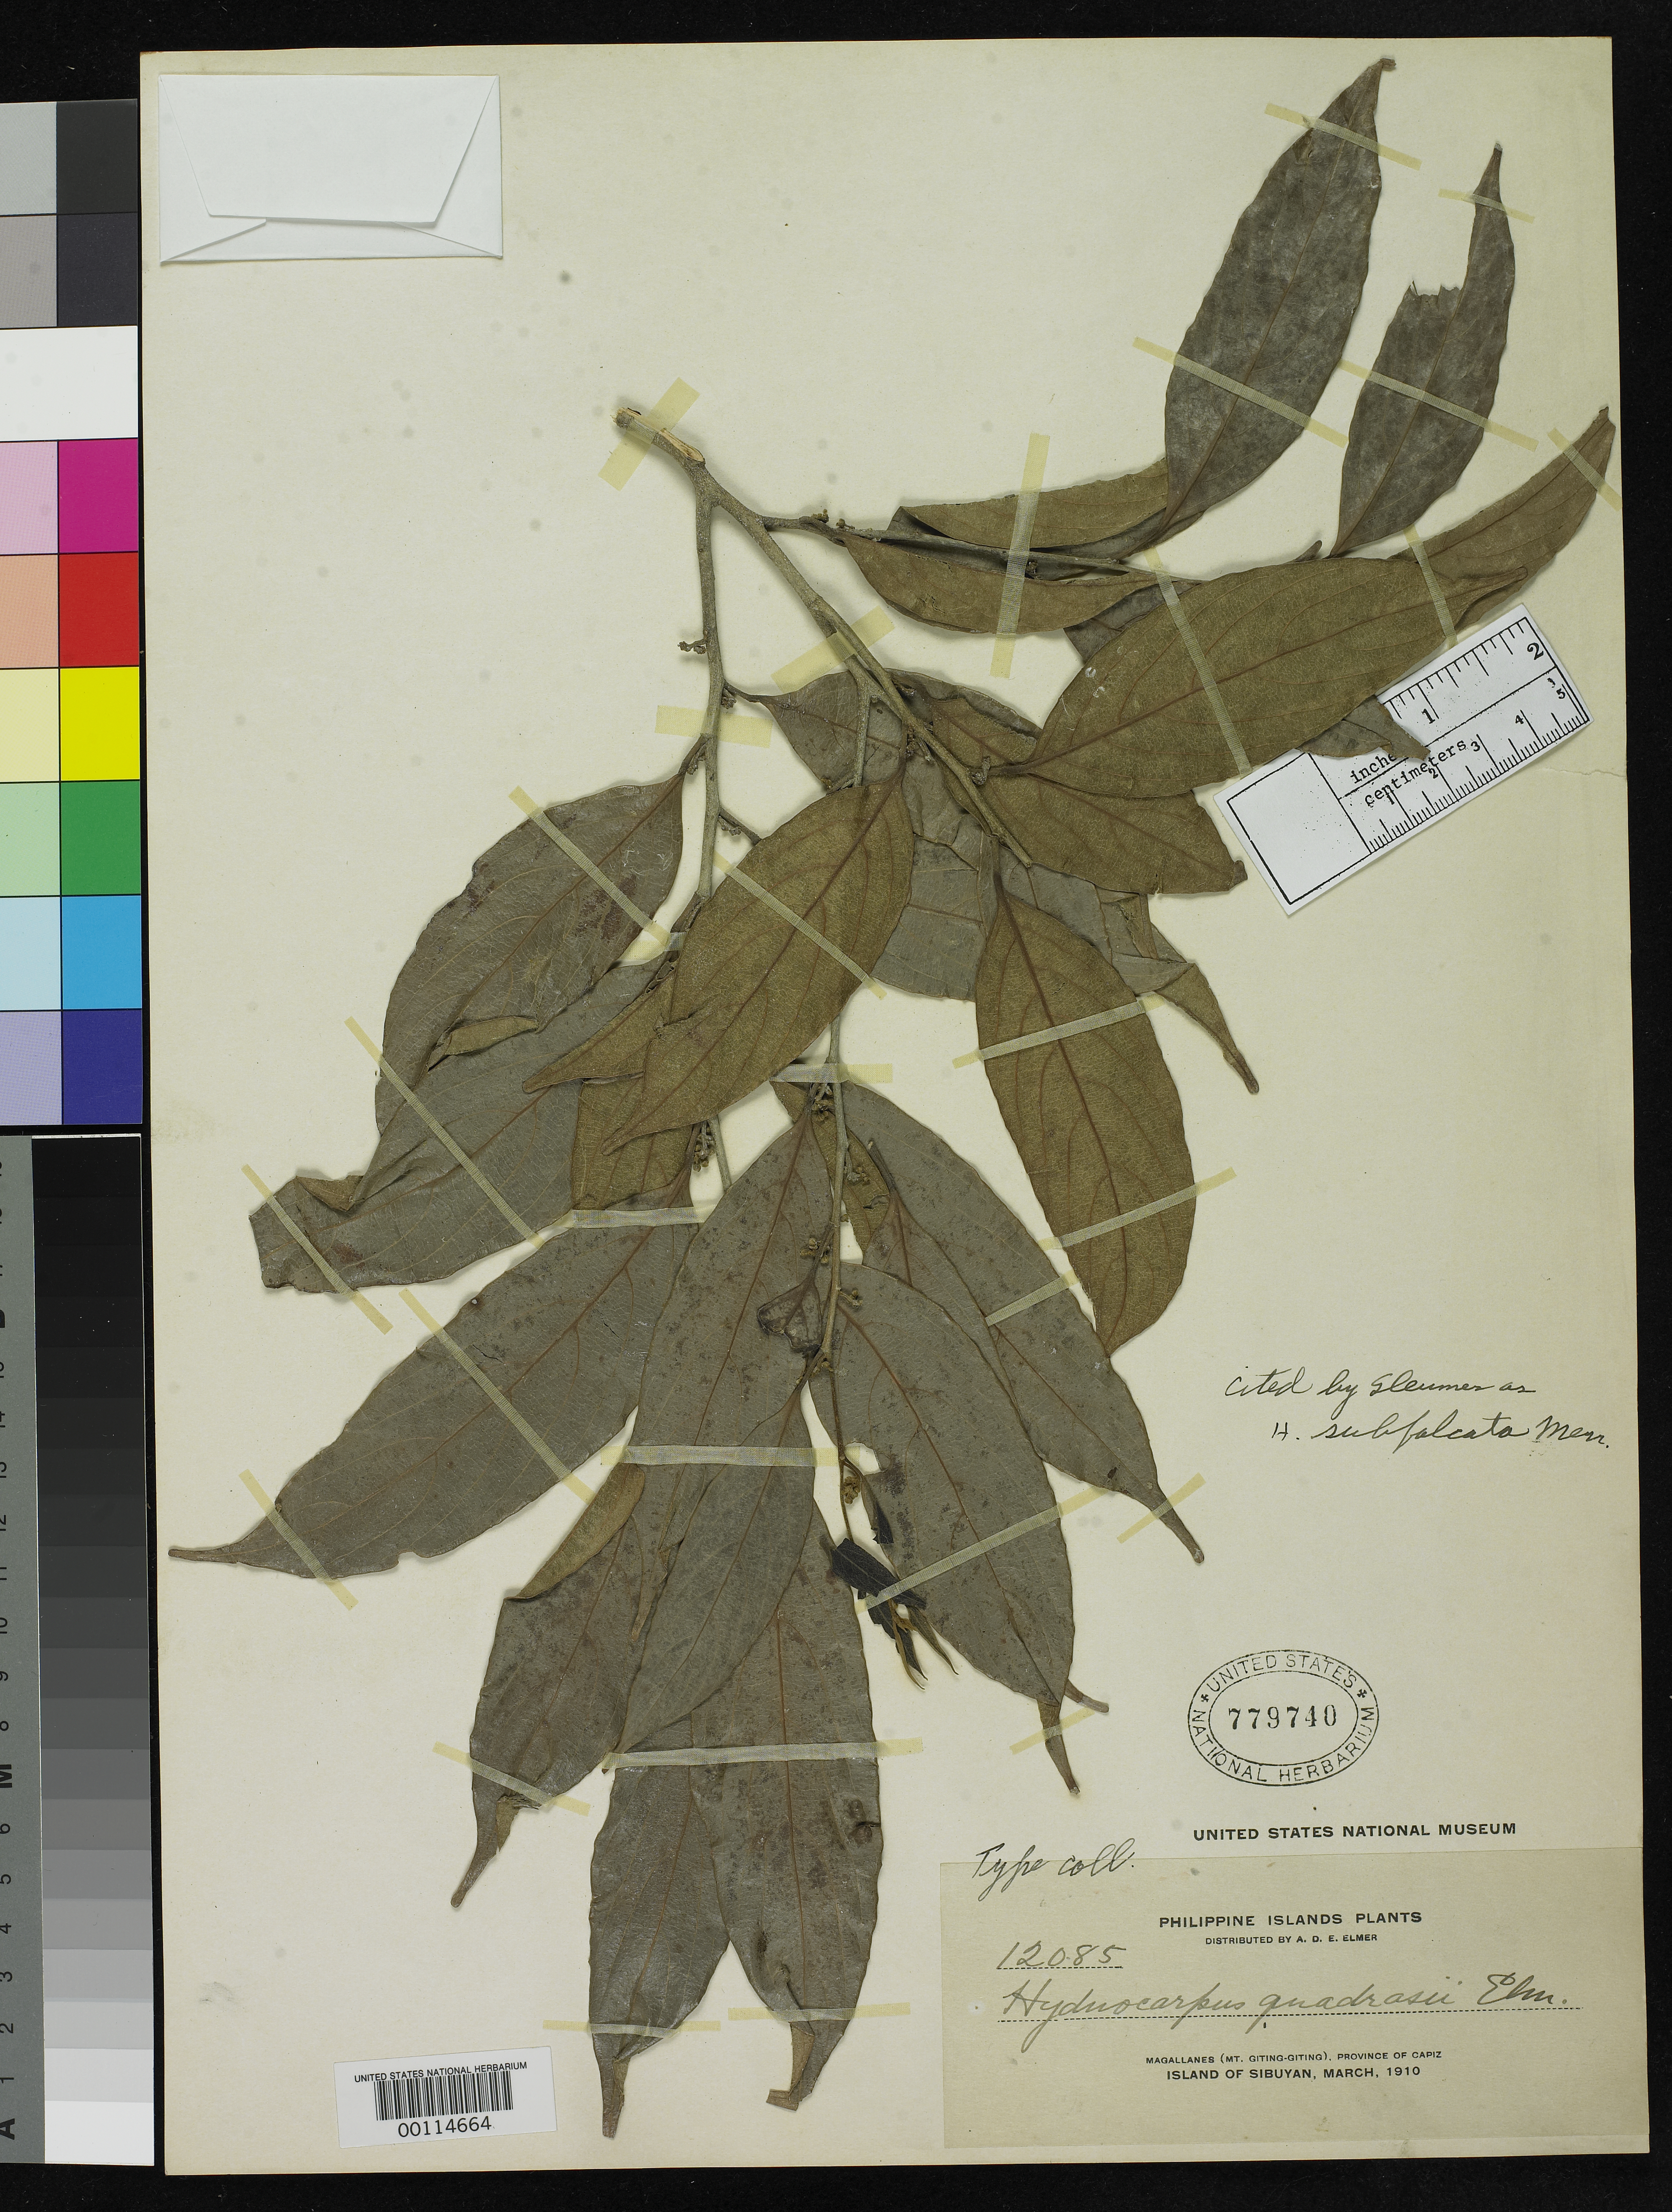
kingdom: Plantae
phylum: Tracheophyta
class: Magnoliopsida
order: Malpighiales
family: Achariaceae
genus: Hydnocarpus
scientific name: Hydnocarpus quadrasii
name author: Elmer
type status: Isotype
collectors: A. D. E. Elmer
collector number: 12085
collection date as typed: Mar 1910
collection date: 1910-03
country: Philippines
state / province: Mimaropa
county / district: Romblon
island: Sibuyan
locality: Mt. Giting-Giting.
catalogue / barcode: US 779740